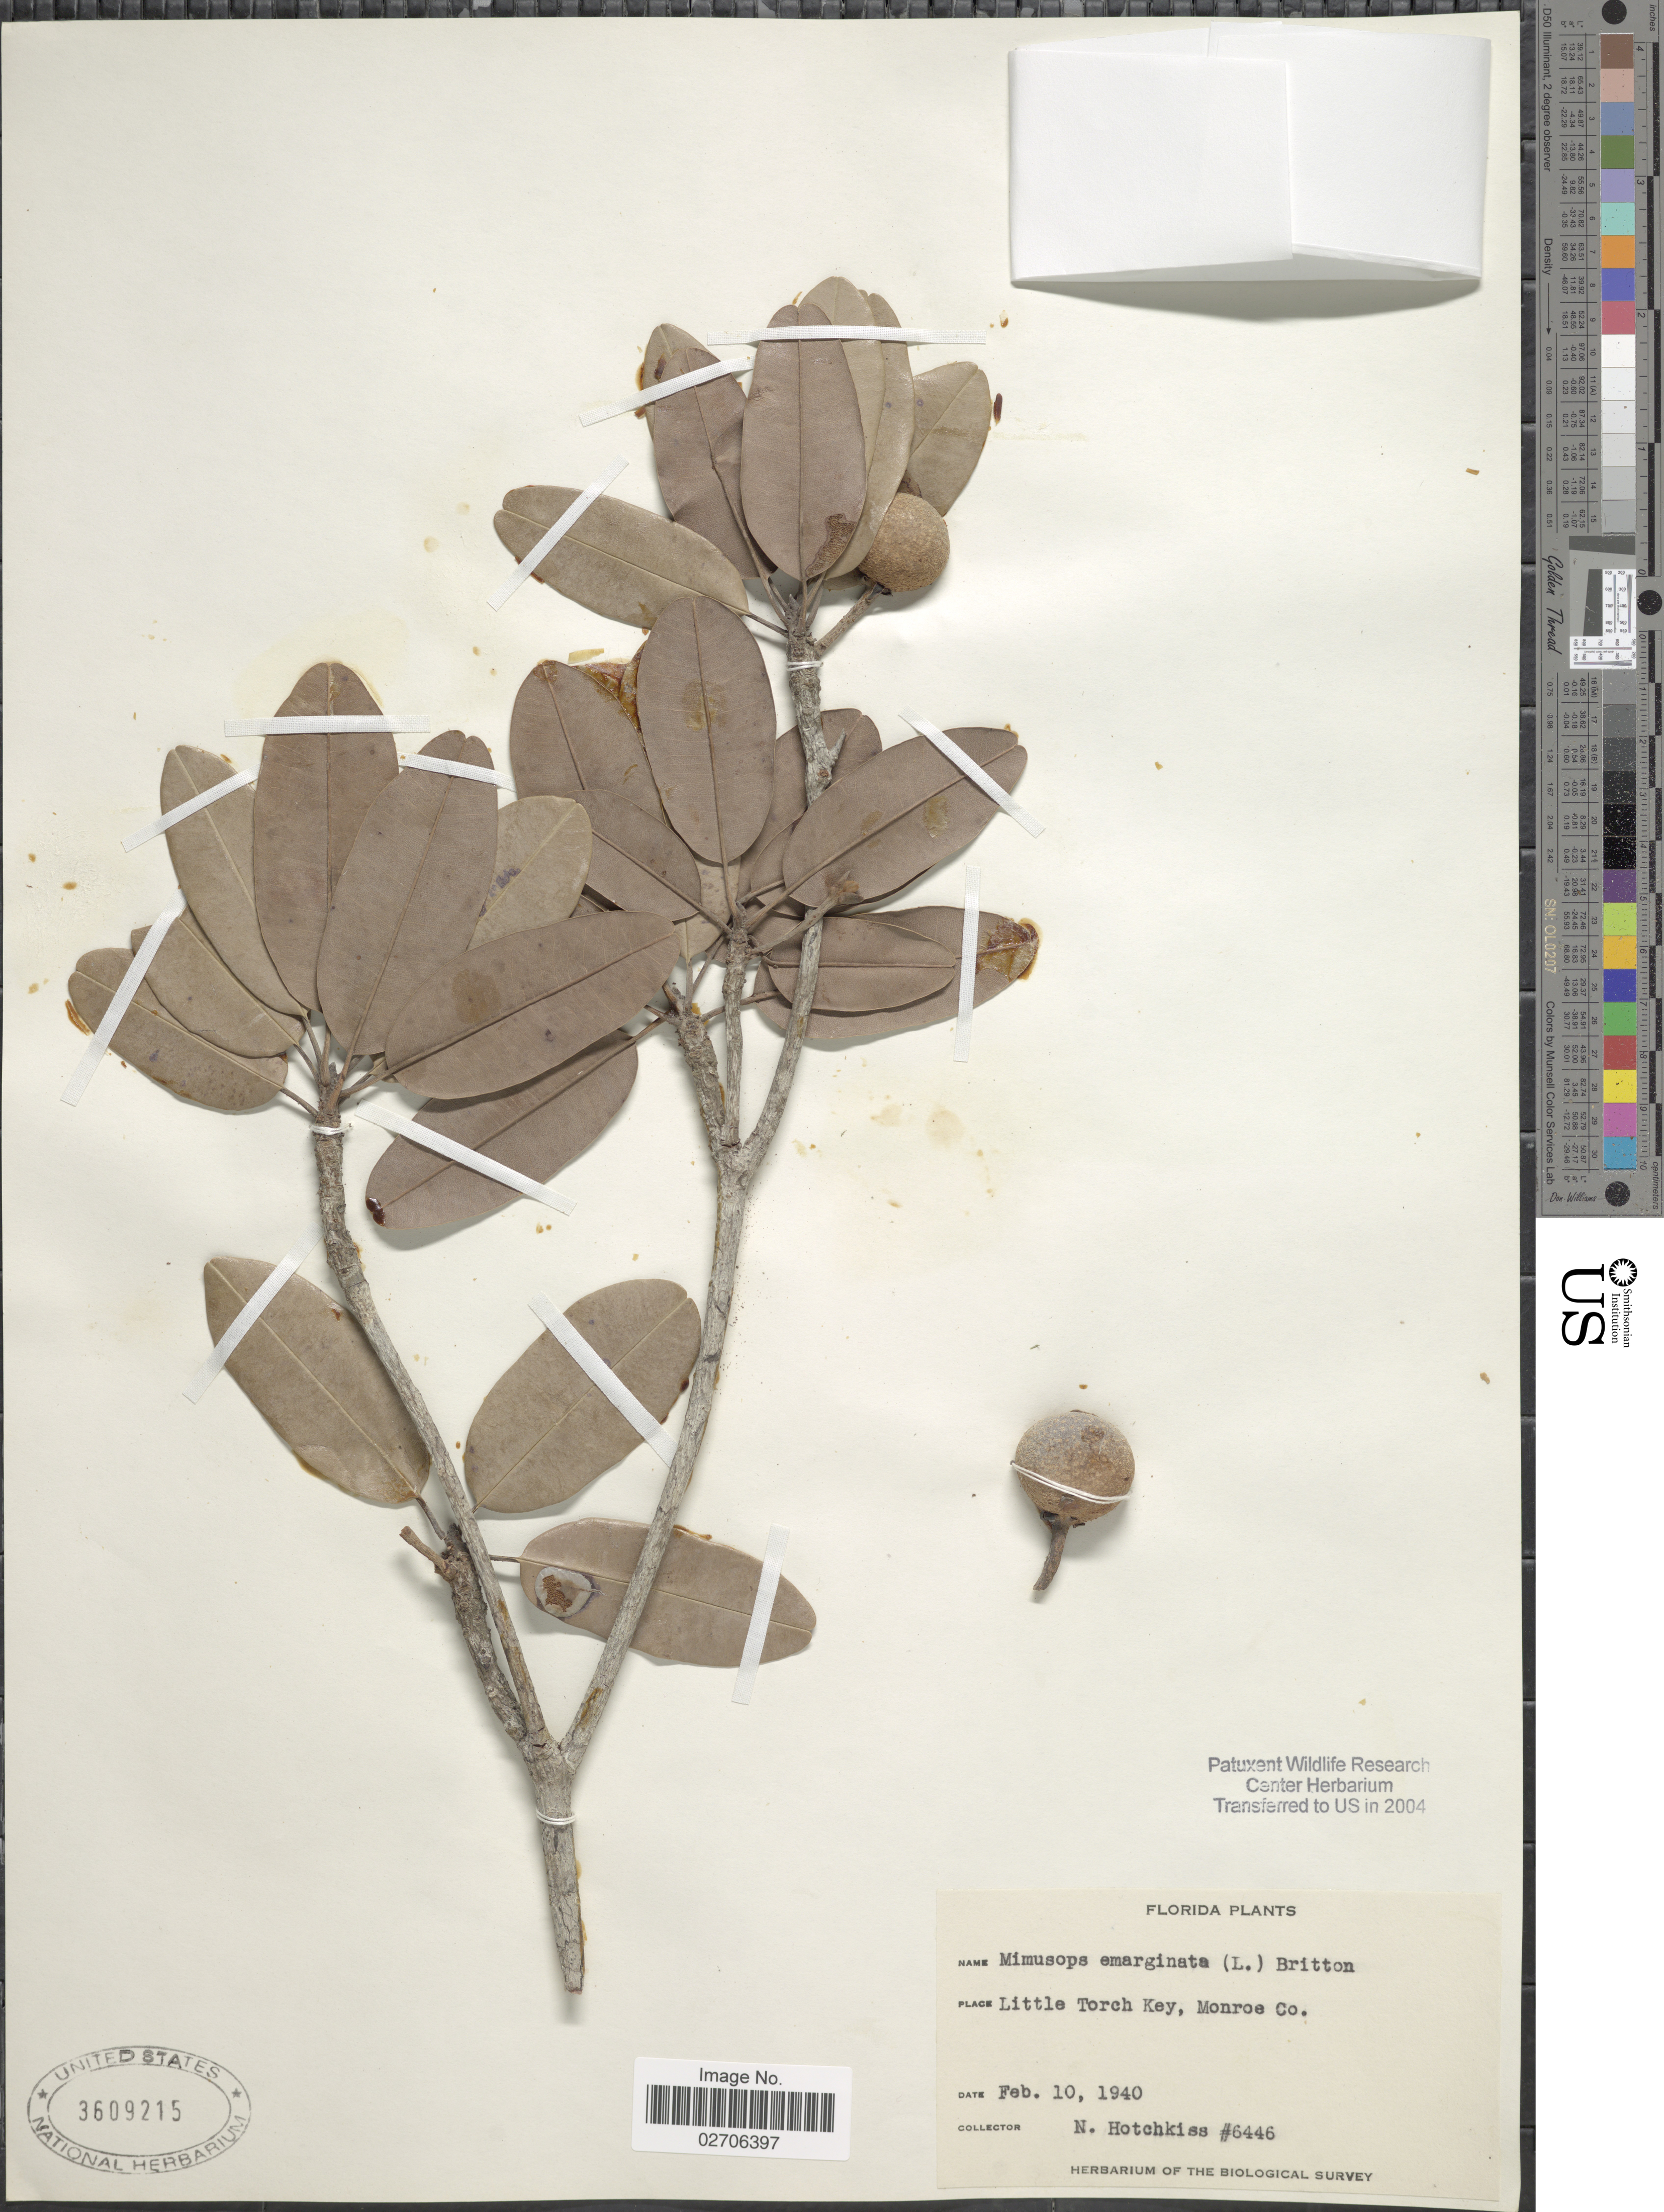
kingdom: Plantae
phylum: Tracheophyta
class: Magnoliopsida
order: Ericales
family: Sapotaceae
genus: Manilkara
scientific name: Manilkara emarginata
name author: (L.) Britton & P. Wilson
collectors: N. Hotchkiss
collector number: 6446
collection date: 1940-02-10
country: United States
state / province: Florida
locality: Little Torch Key, Monroe Co.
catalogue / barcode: US 3609215